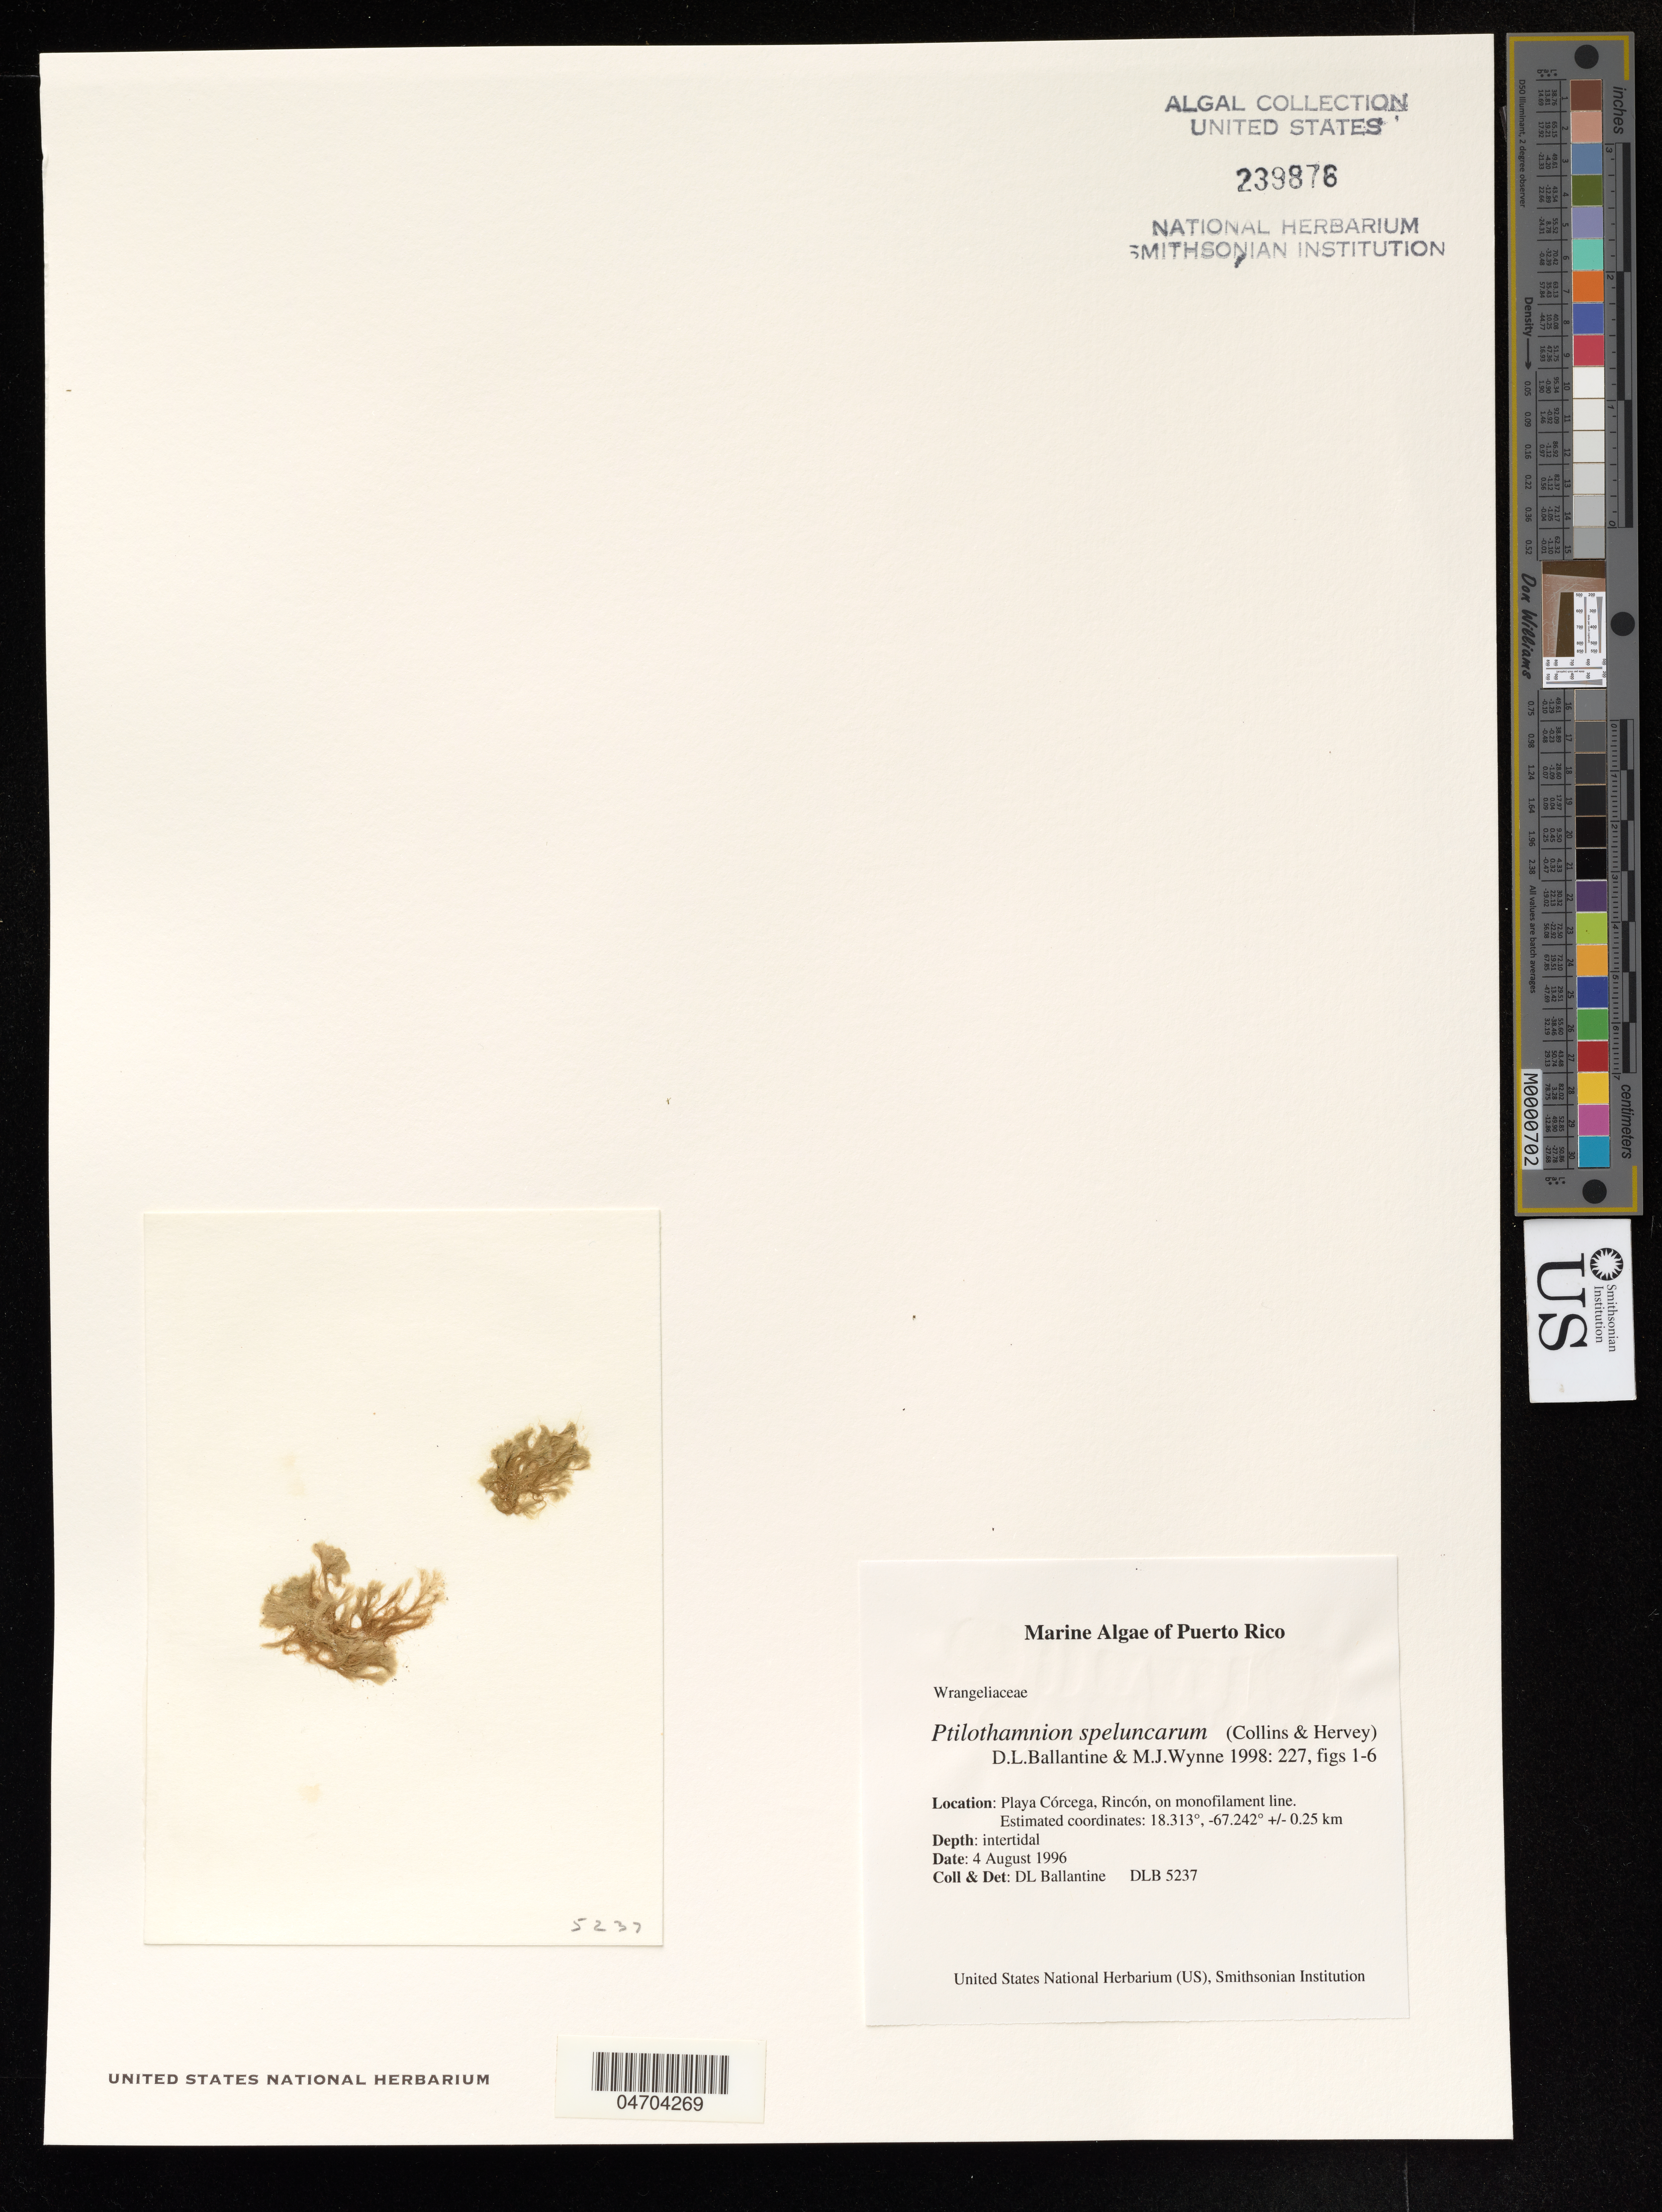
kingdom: Plantae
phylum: Rhodophyta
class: Florideophyceae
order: Ceramiales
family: Wrangeliaceae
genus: Ptilothamnion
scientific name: Ptilothamnion speluncarum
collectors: D. Ballantine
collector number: DLB 5237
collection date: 1996-08-04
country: Puerto Rico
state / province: Rincón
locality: Playa Corcega, on monofilament line.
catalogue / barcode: US 239876